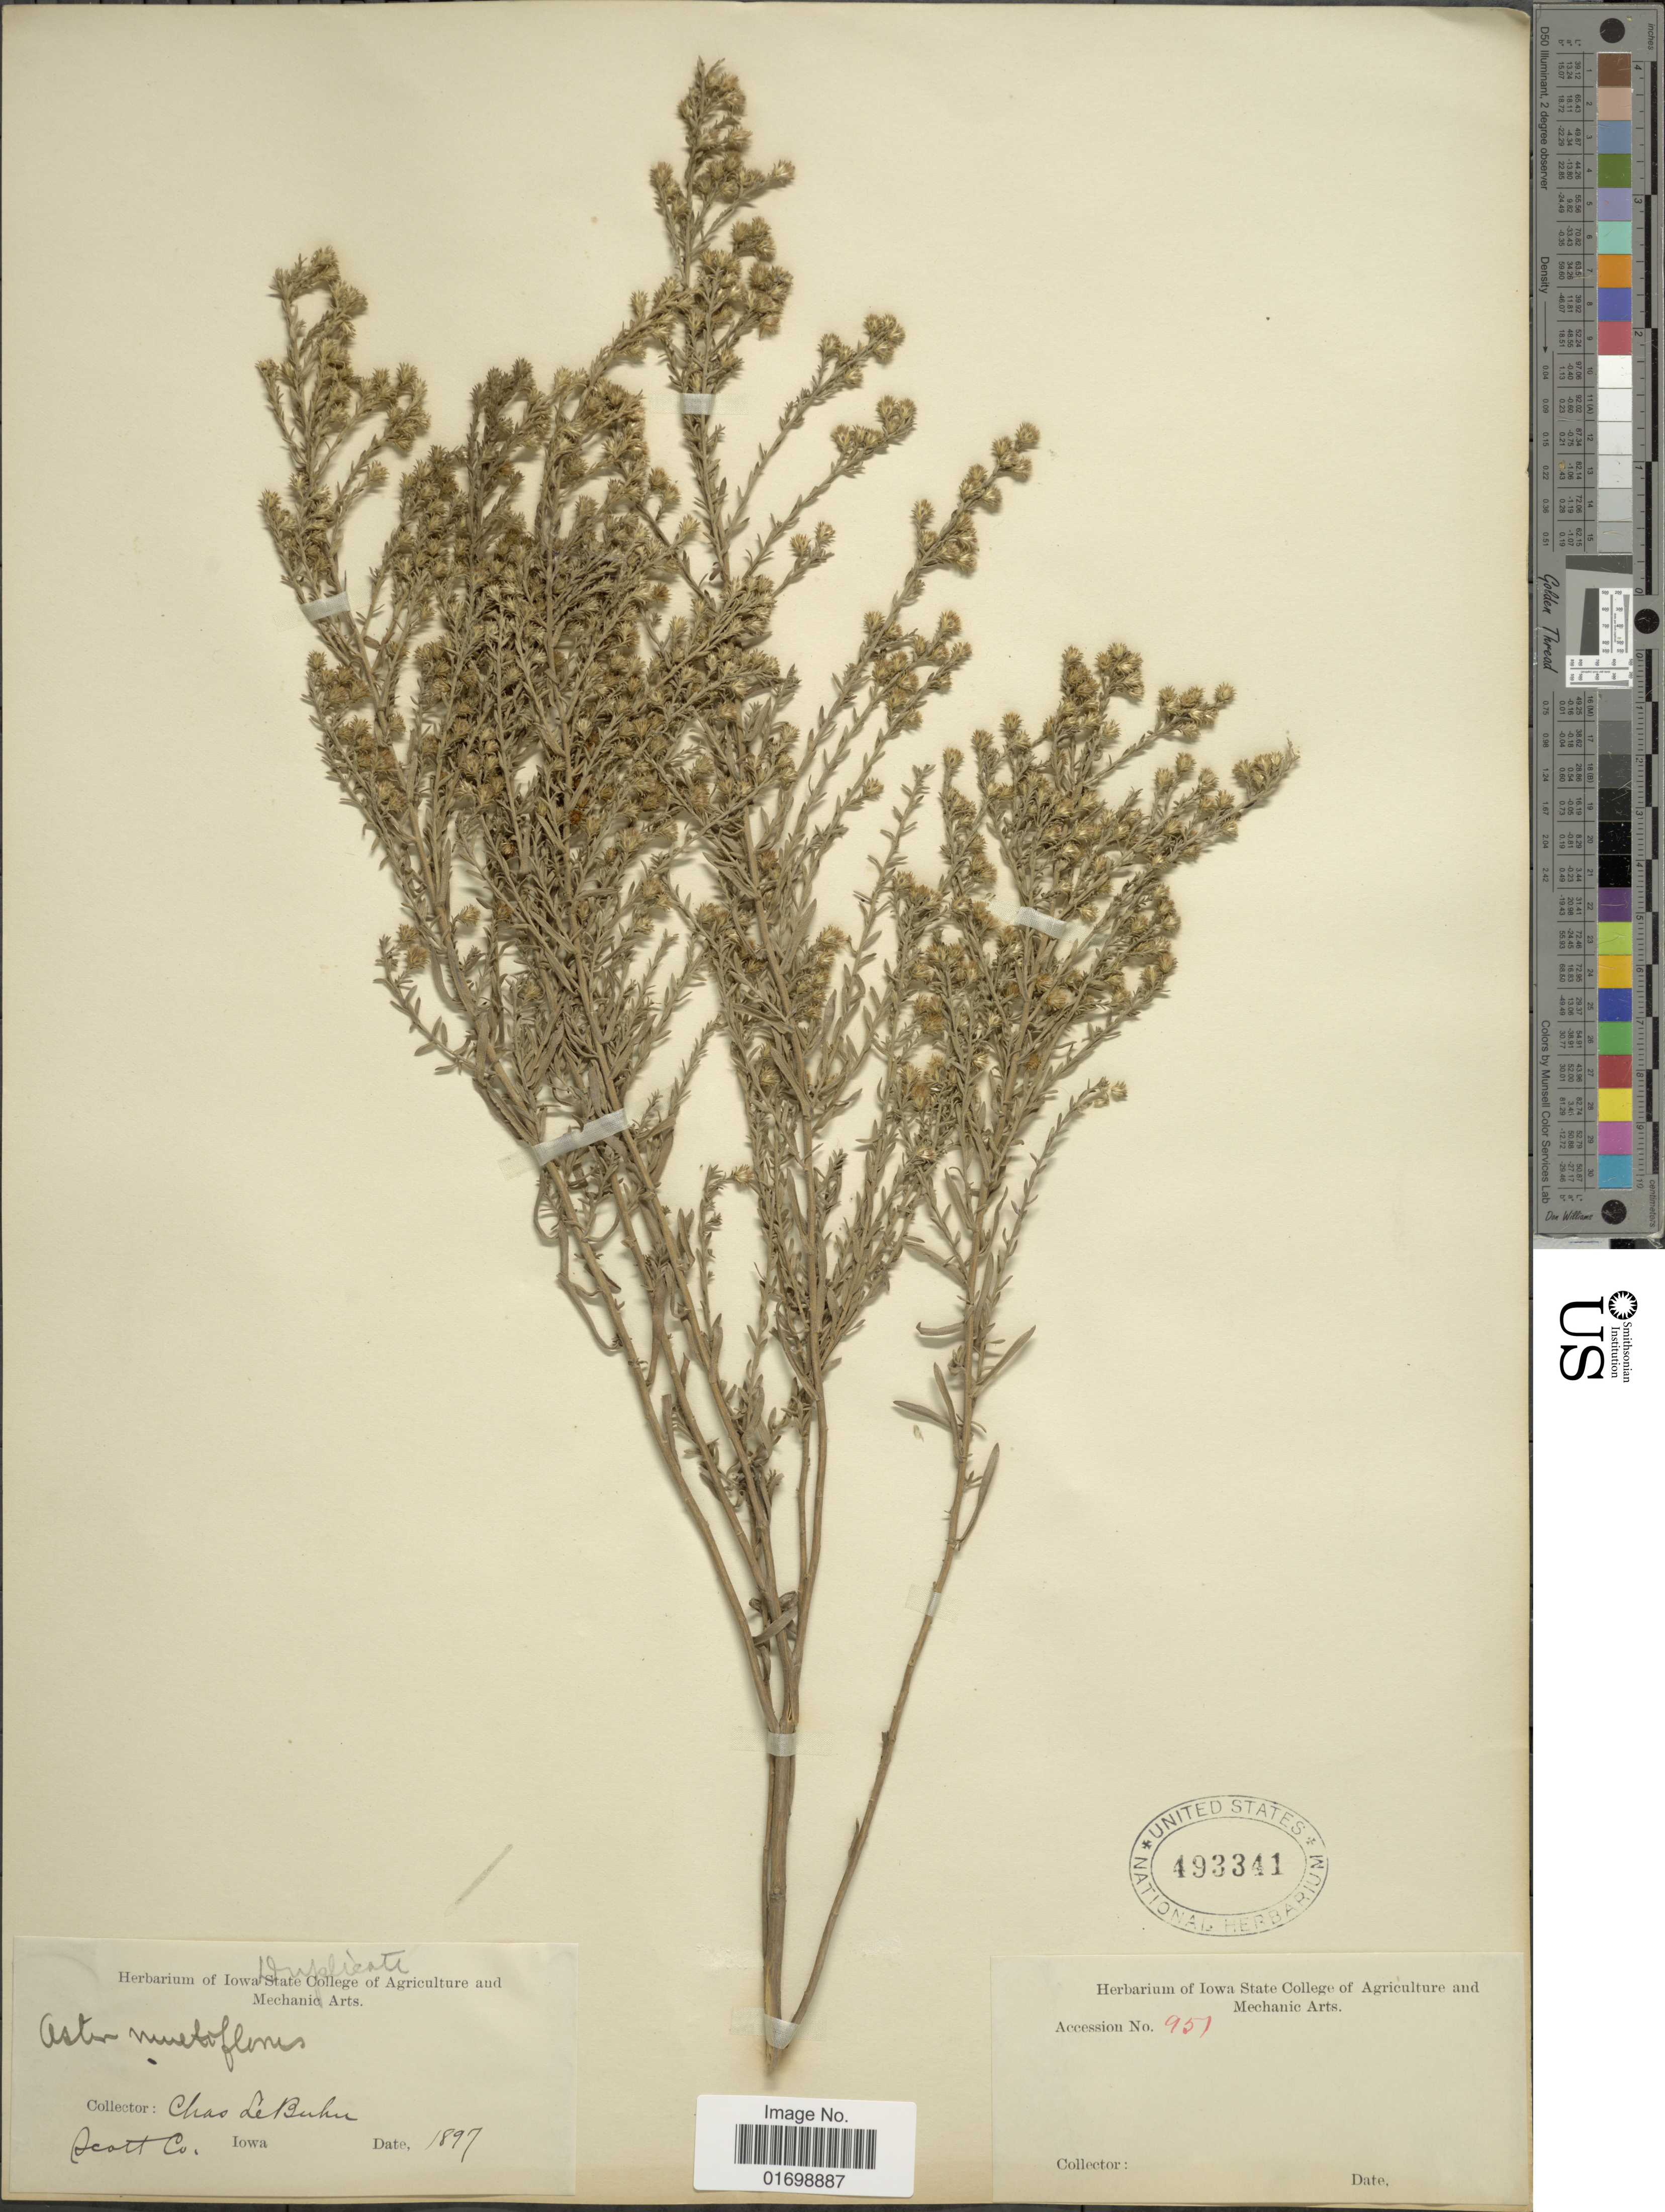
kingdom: Plantae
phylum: Tracheophyta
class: Magnoliopsida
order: Asterales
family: Asteraceae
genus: Symphyotrichum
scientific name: Symphyotrichum ericoides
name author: (L.) G.L. Nesom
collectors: C. LeBuhn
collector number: Accession No.951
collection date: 1897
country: United States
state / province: Iowa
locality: Scott Co.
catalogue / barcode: US 493341